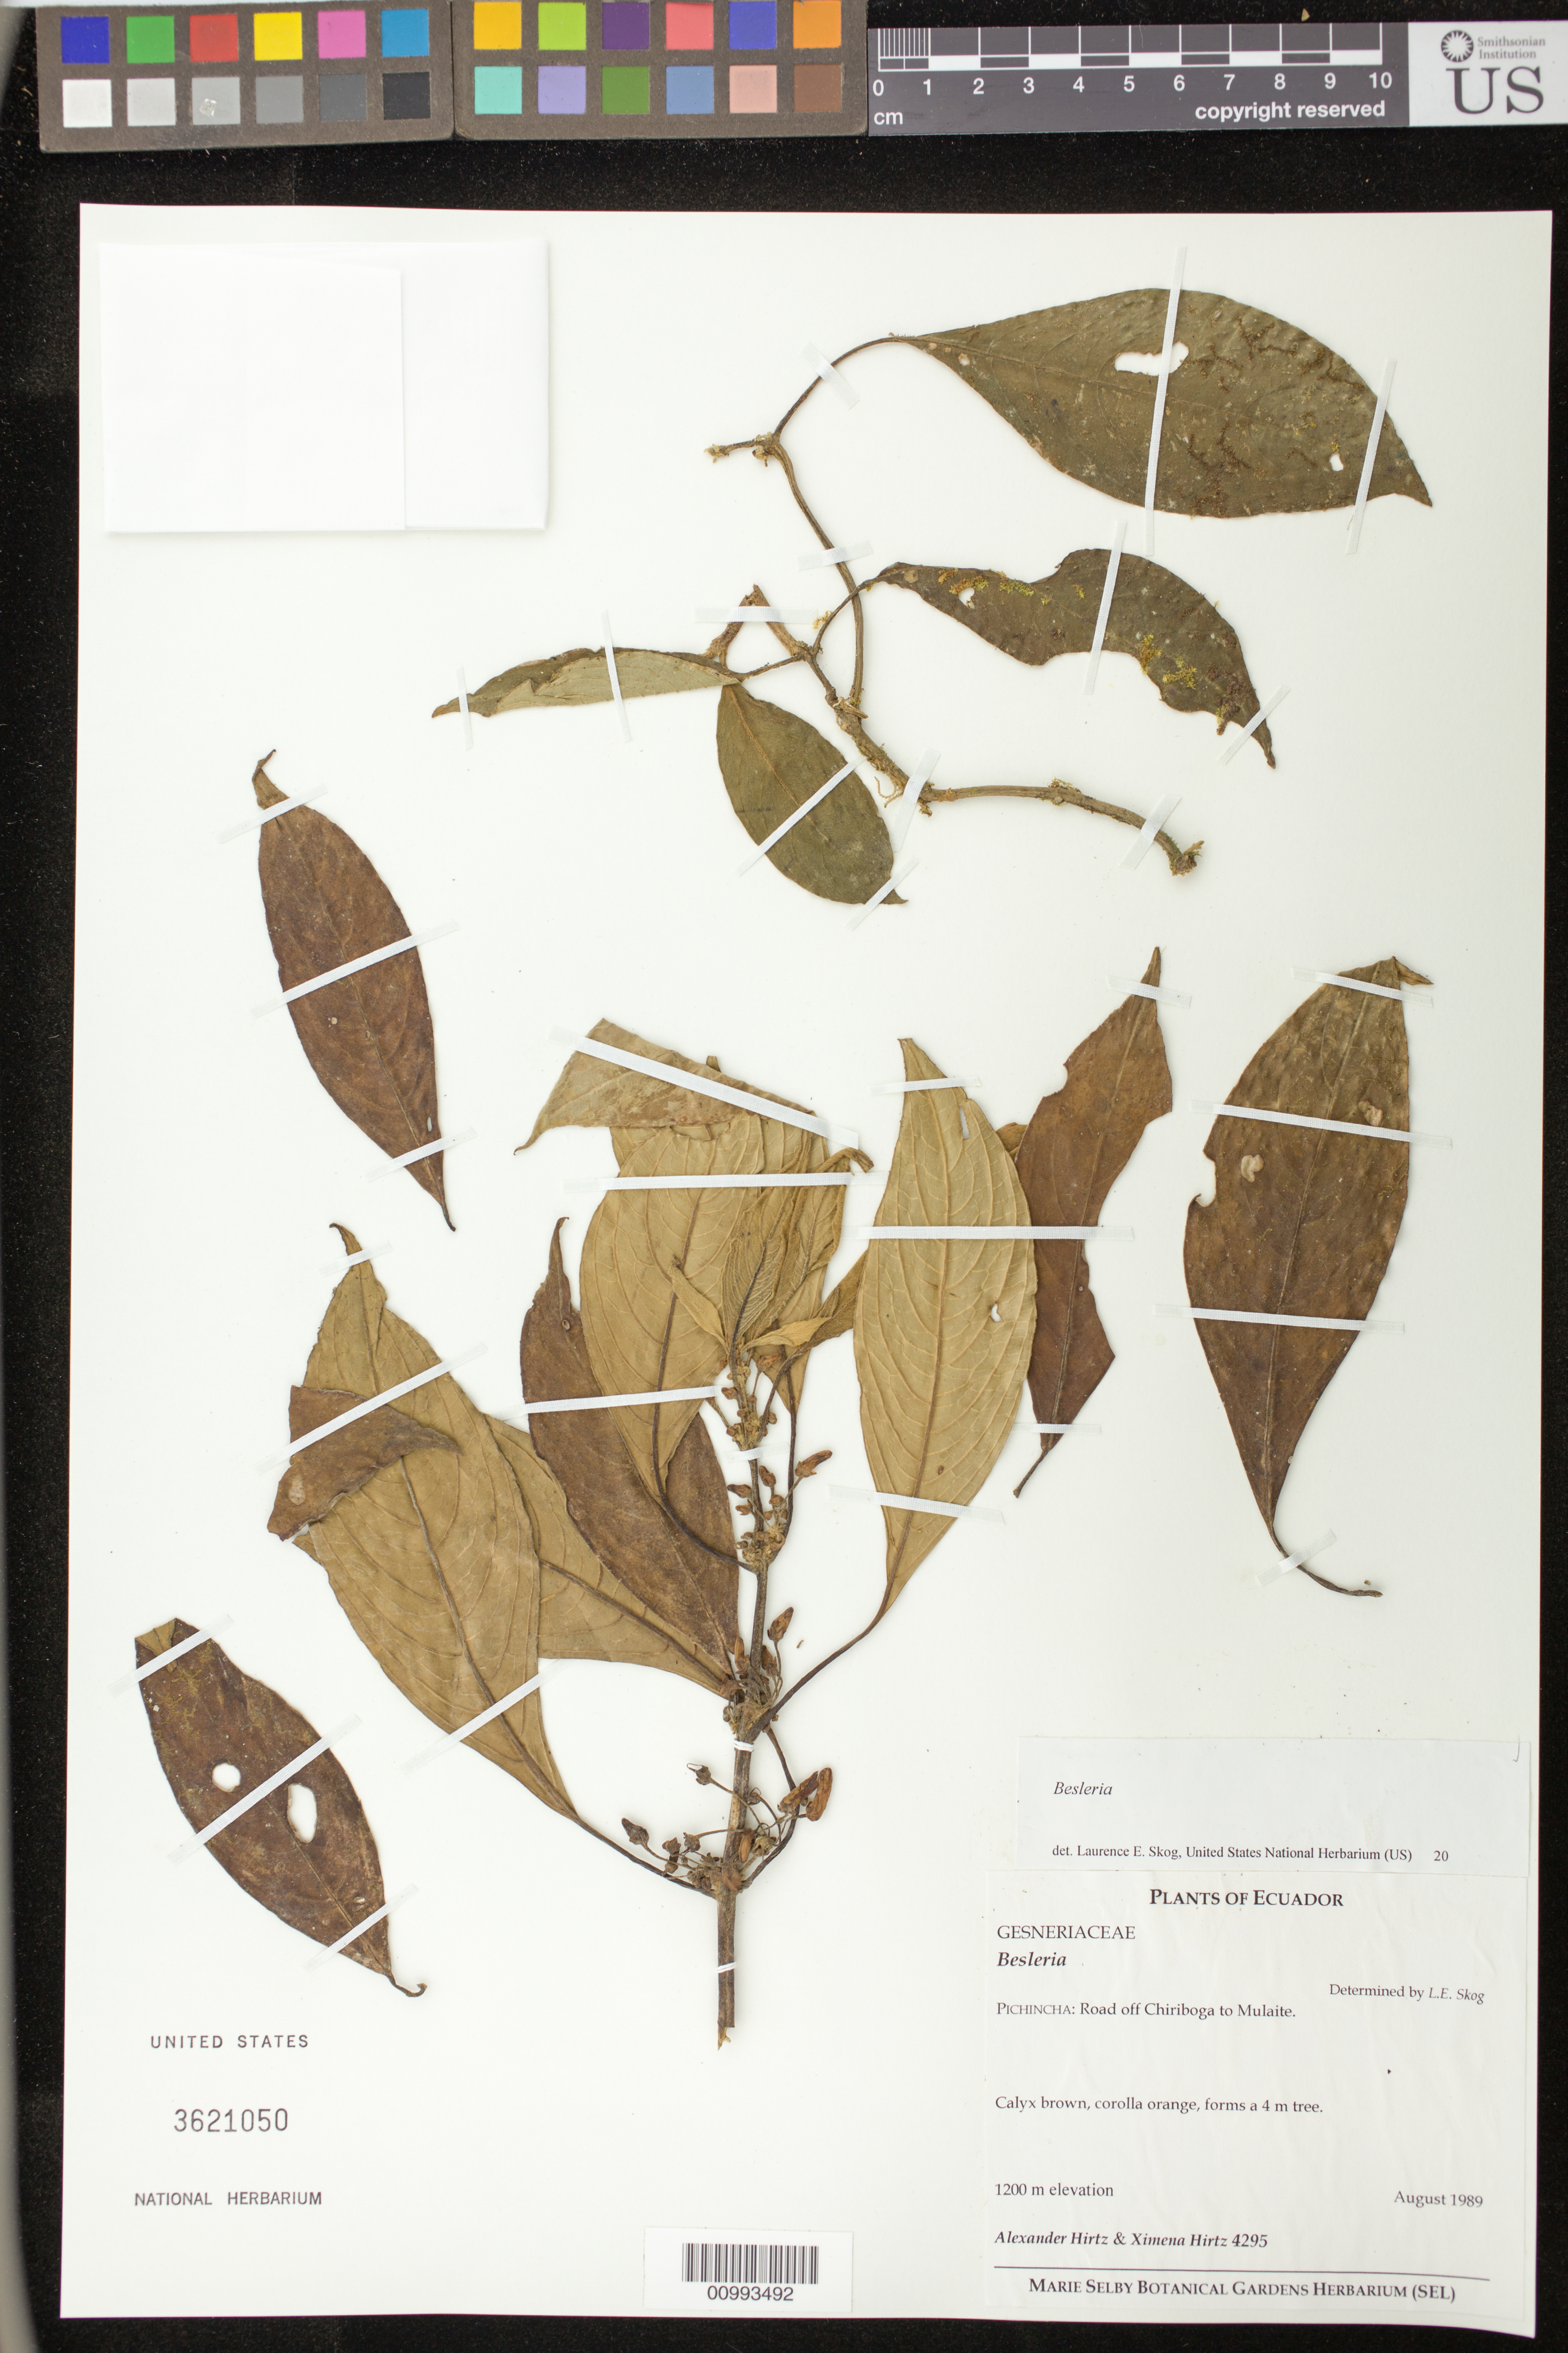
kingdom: Plantae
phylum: Tracheophyta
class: Magnoliopsida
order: Lamiales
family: Gesneriaceae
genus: Besleria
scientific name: Besleria sp.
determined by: Skog, Laurence E.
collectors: A. Hirtz & X. Hirtz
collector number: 4295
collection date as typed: Aug 1989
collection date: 1989-08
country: Ecuador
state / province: Pichincha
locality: Pichincha: road off Chiriboga to Mulaite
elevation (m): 1200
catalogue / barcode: US 3621050